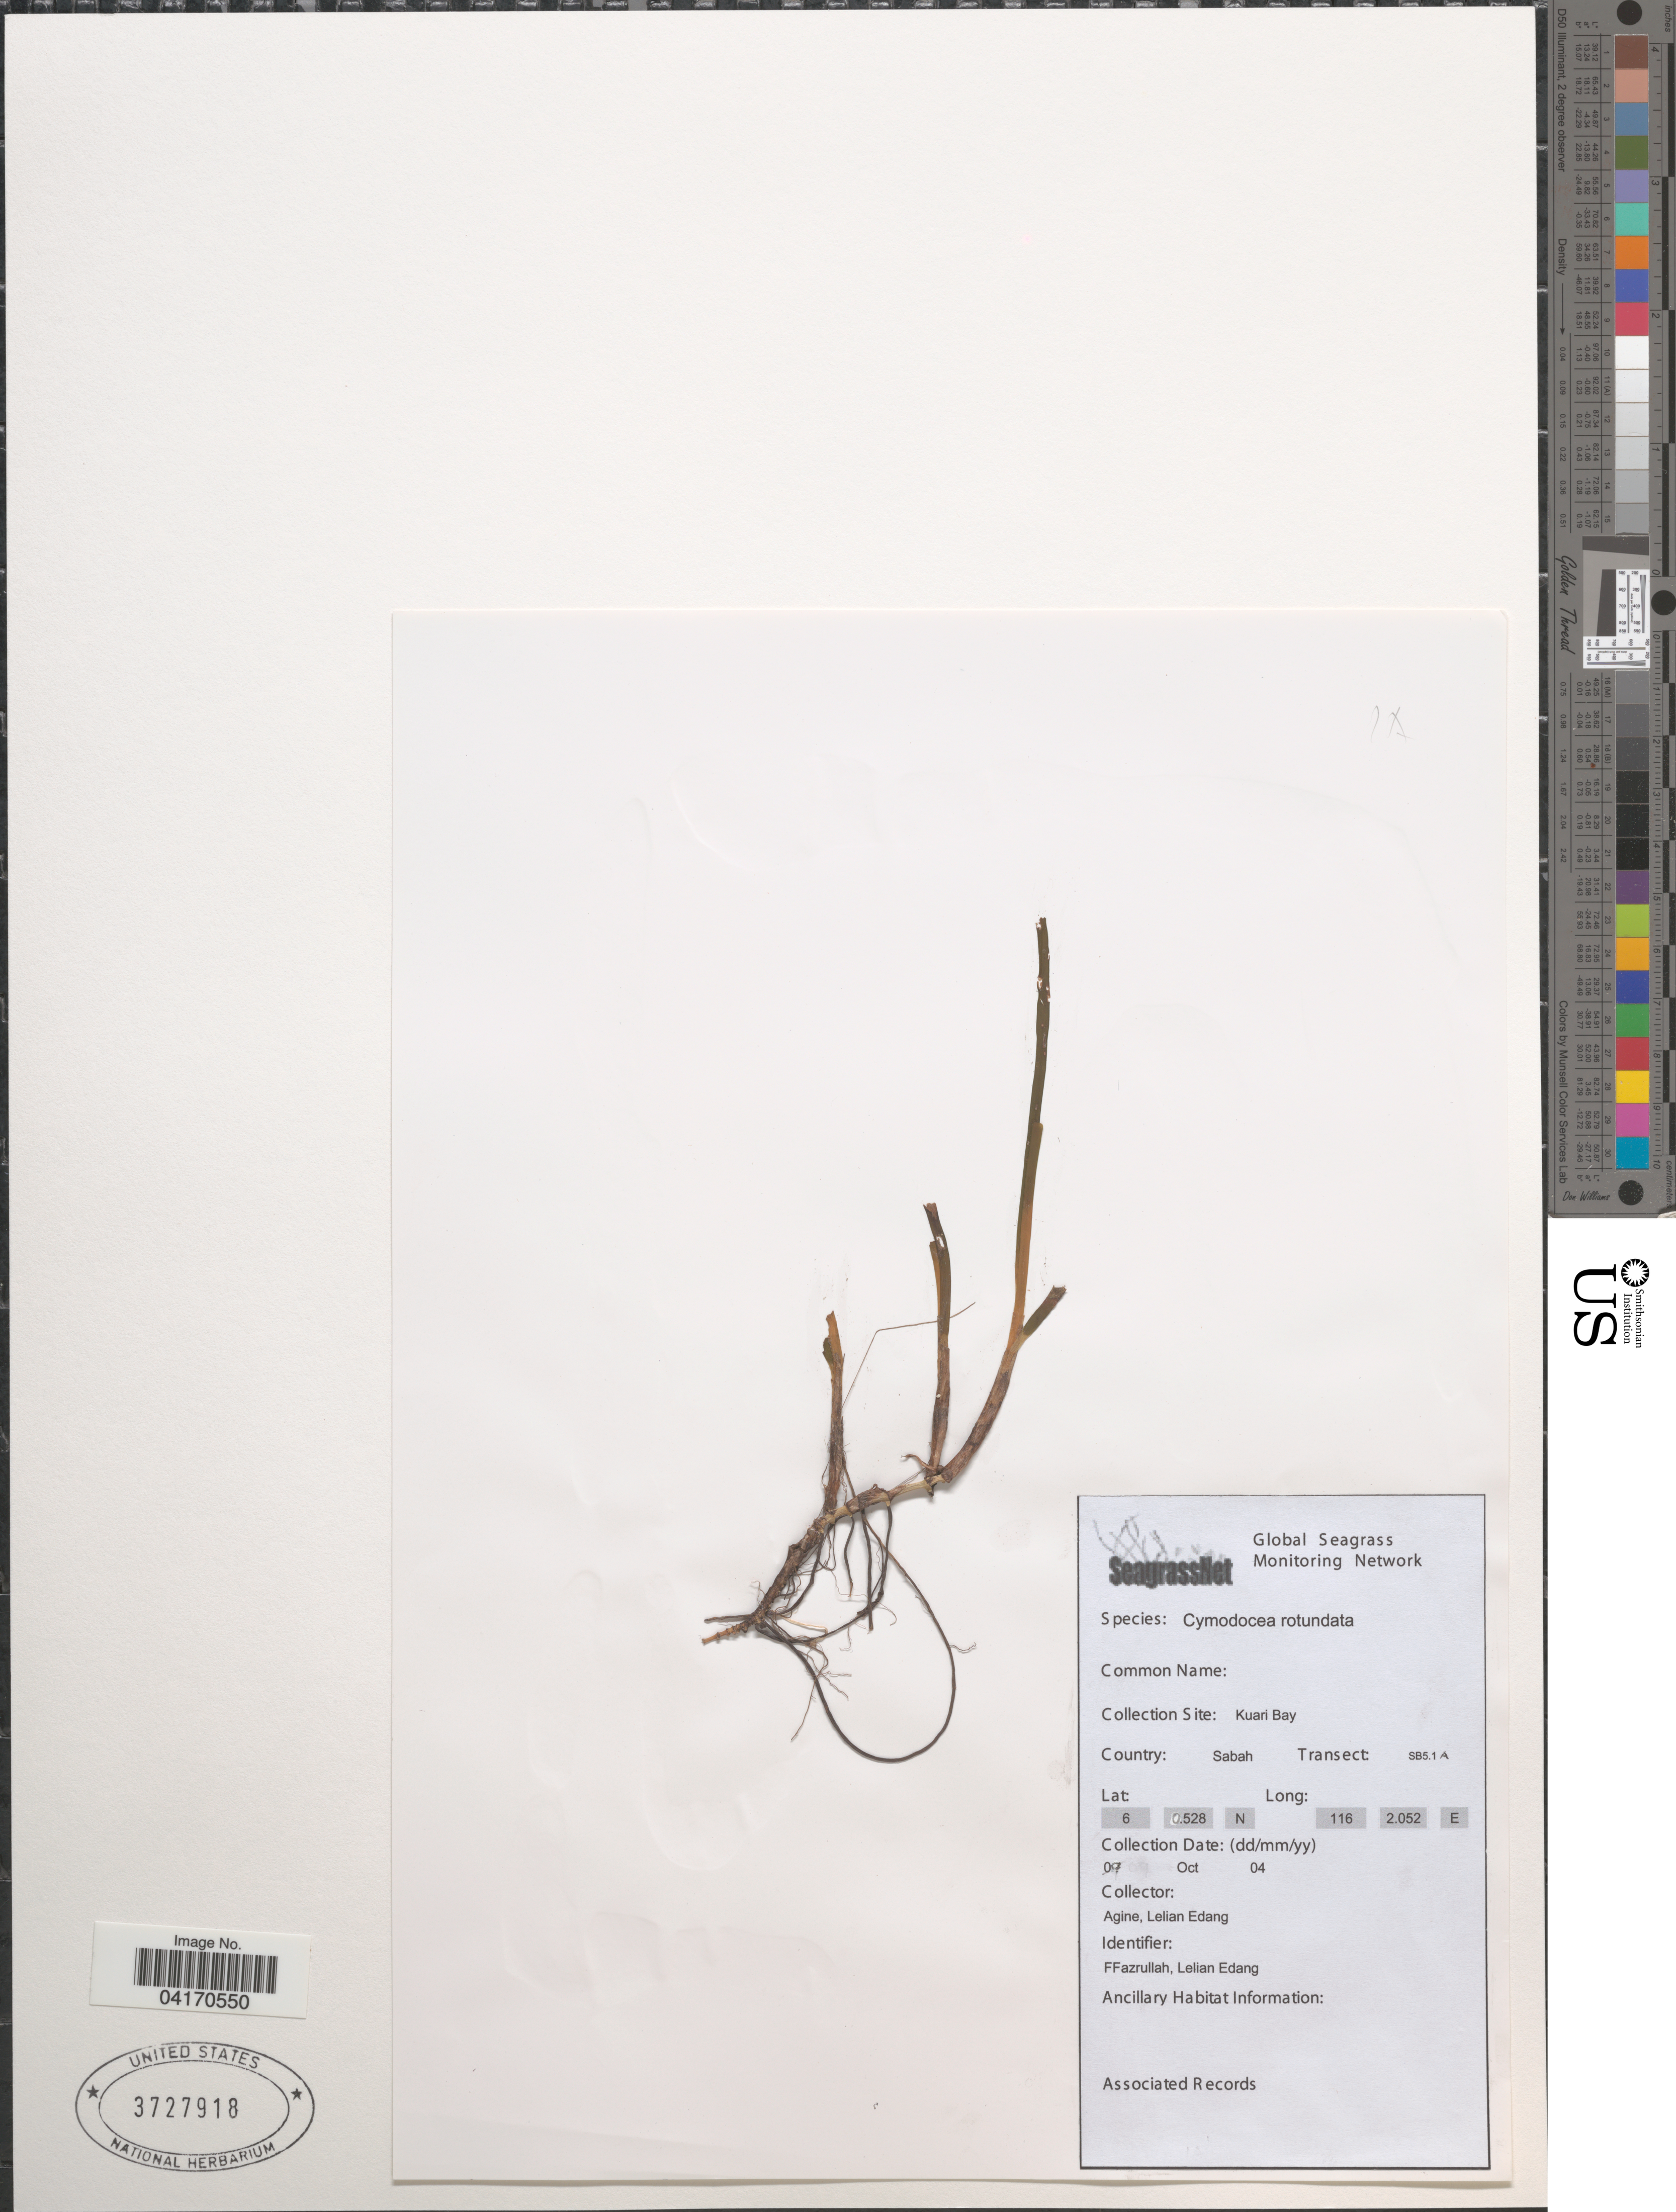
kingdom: Plantae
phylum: Tracheophyta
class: Liliopsida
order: Alismatales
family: Cymodoceaceae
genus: Cymodocea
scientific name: Cymodocea rotundata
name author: Asch. & Schweinf.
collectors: Agine & L. Edang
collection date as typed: Transcribed d/m/y: 7/10/4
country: Malaysia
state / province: Sabah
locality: Collection Site: Kuari Bay. Country: Sabah. Transect: SB5.1A.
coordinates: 6 0.528, 116 2.052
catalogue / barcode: US 3727918